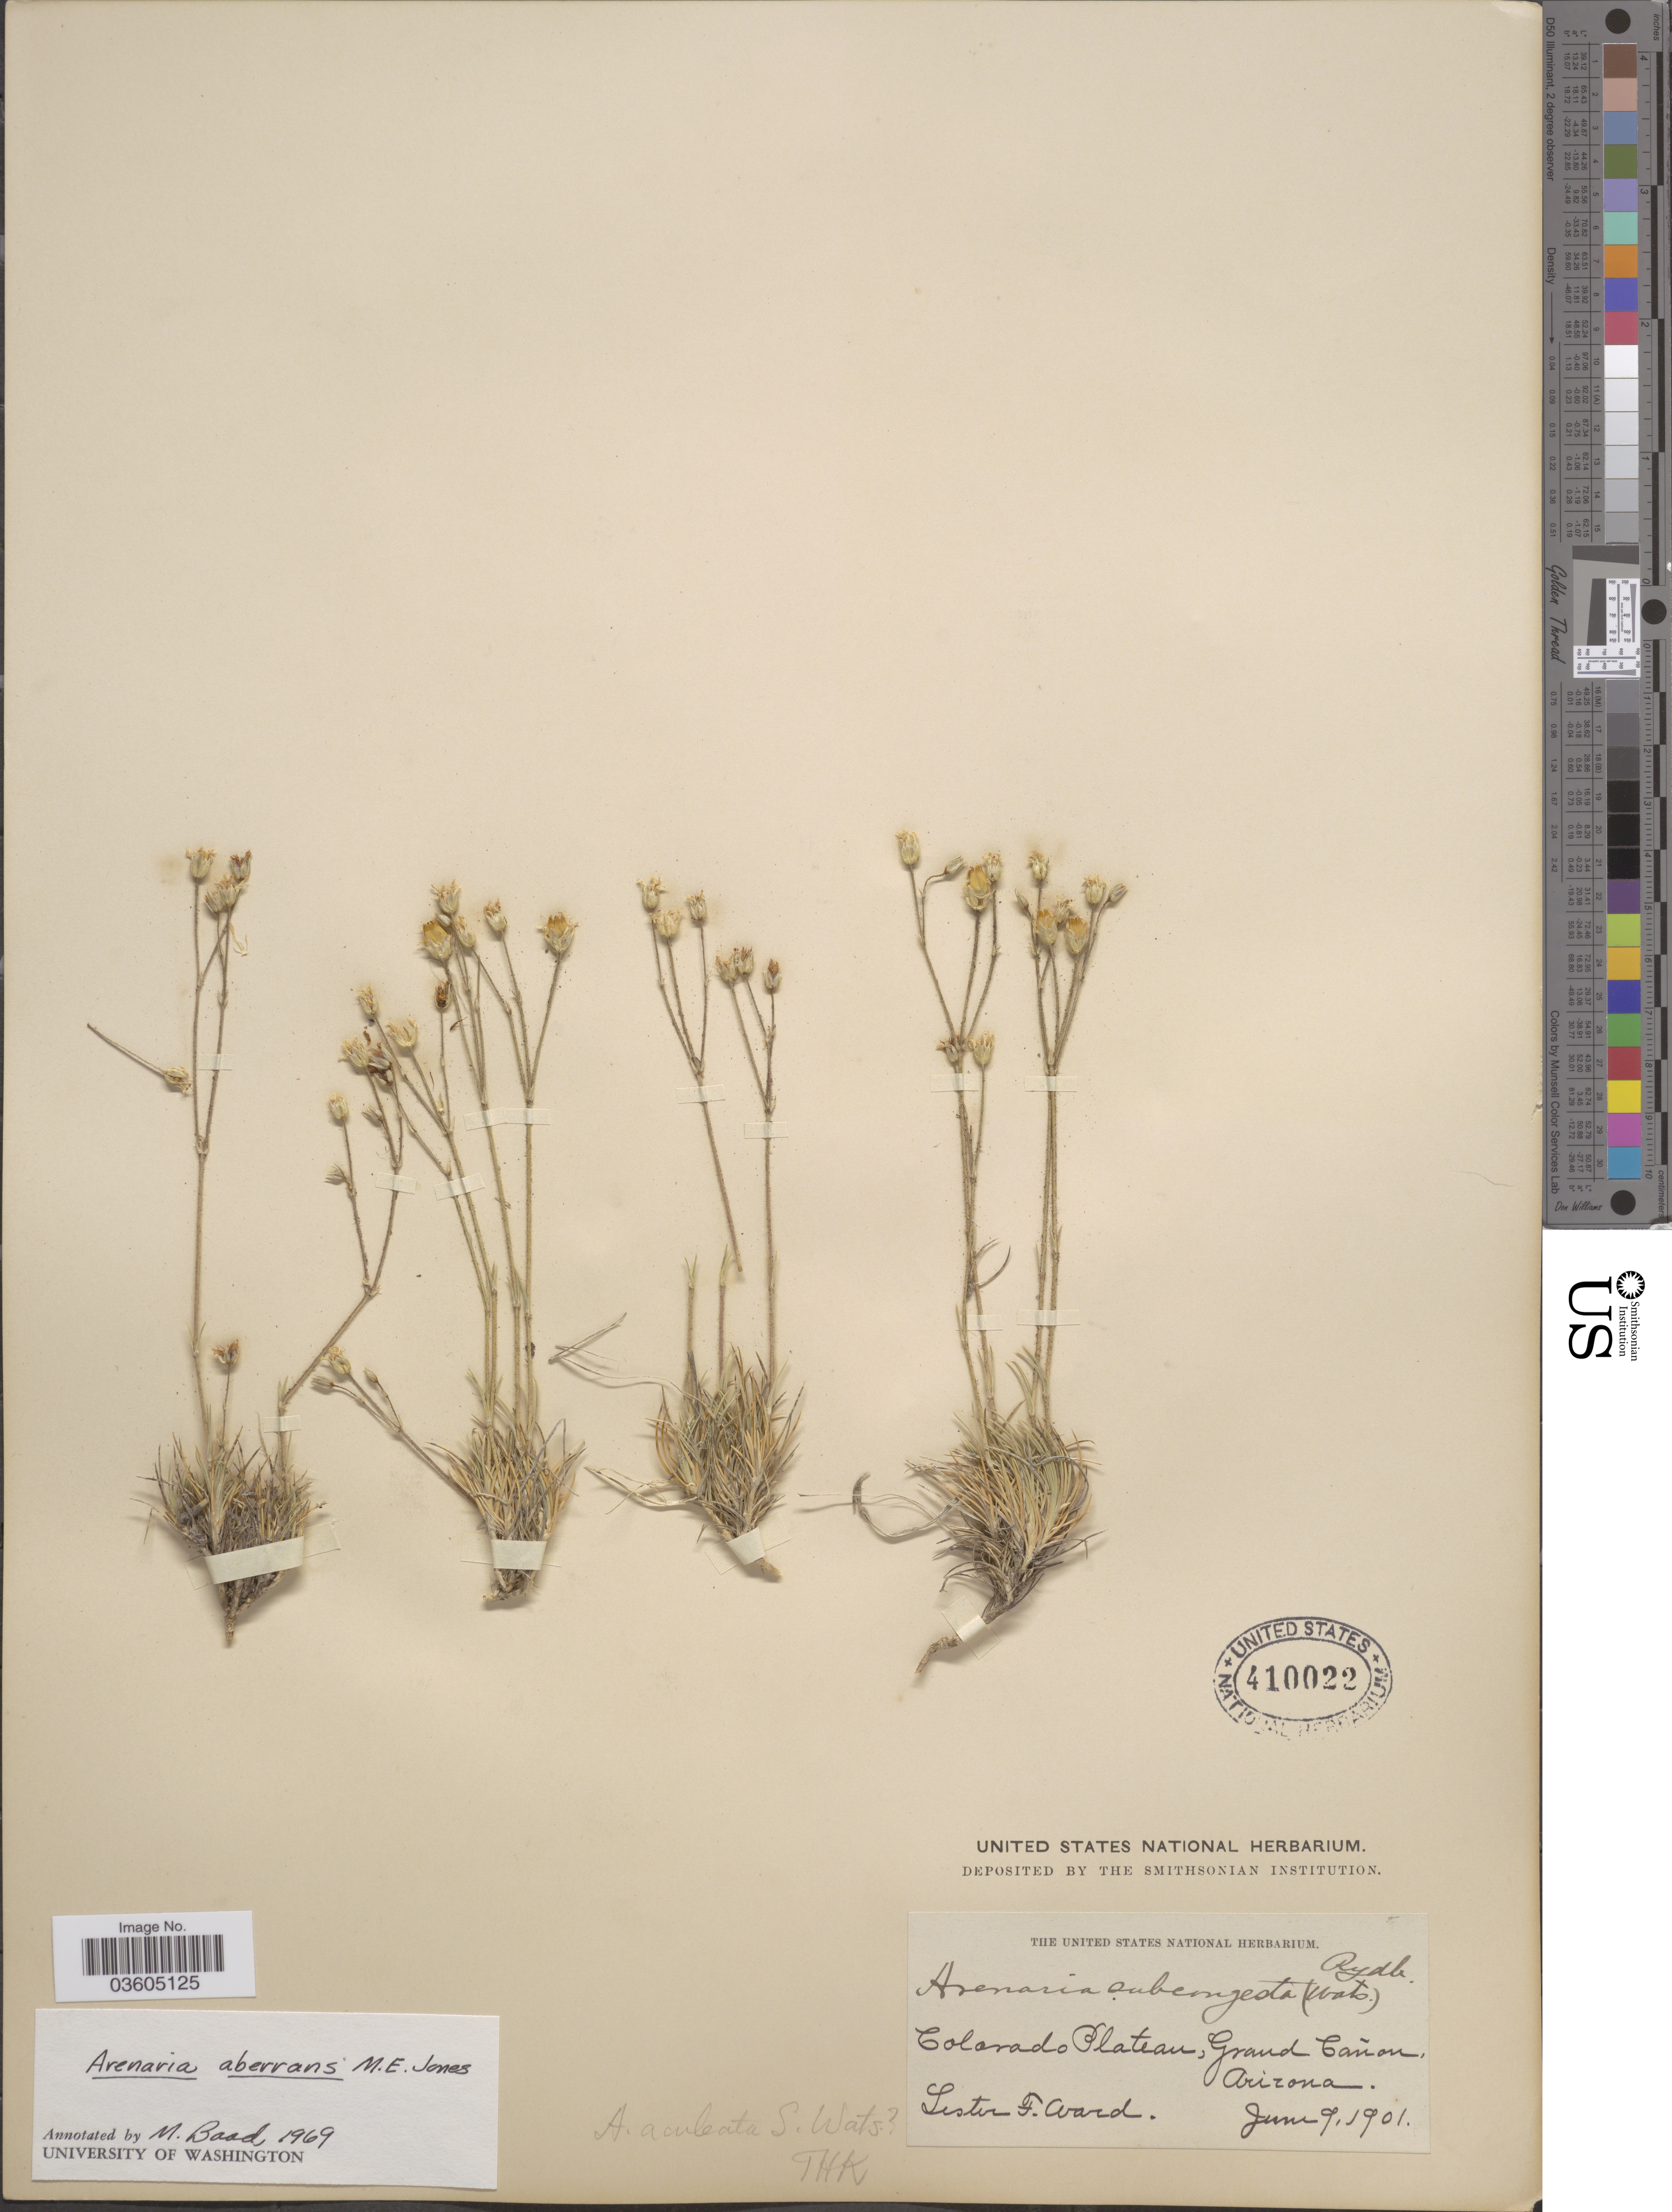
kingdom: Plantae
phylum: Tracheophyta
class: Magnoliopsida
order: Caryophyllales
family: Caryophyllaceae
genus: Eremogone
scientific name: Eremogone aberrans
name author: (M.E. Jones) Ikonn.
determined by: U.S. National Herbarium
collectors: L. F. Ward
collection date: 1901-06-09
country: United States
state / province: Arizona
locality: Colorado Plateau, Grand Cañon.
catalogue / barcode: US 410022